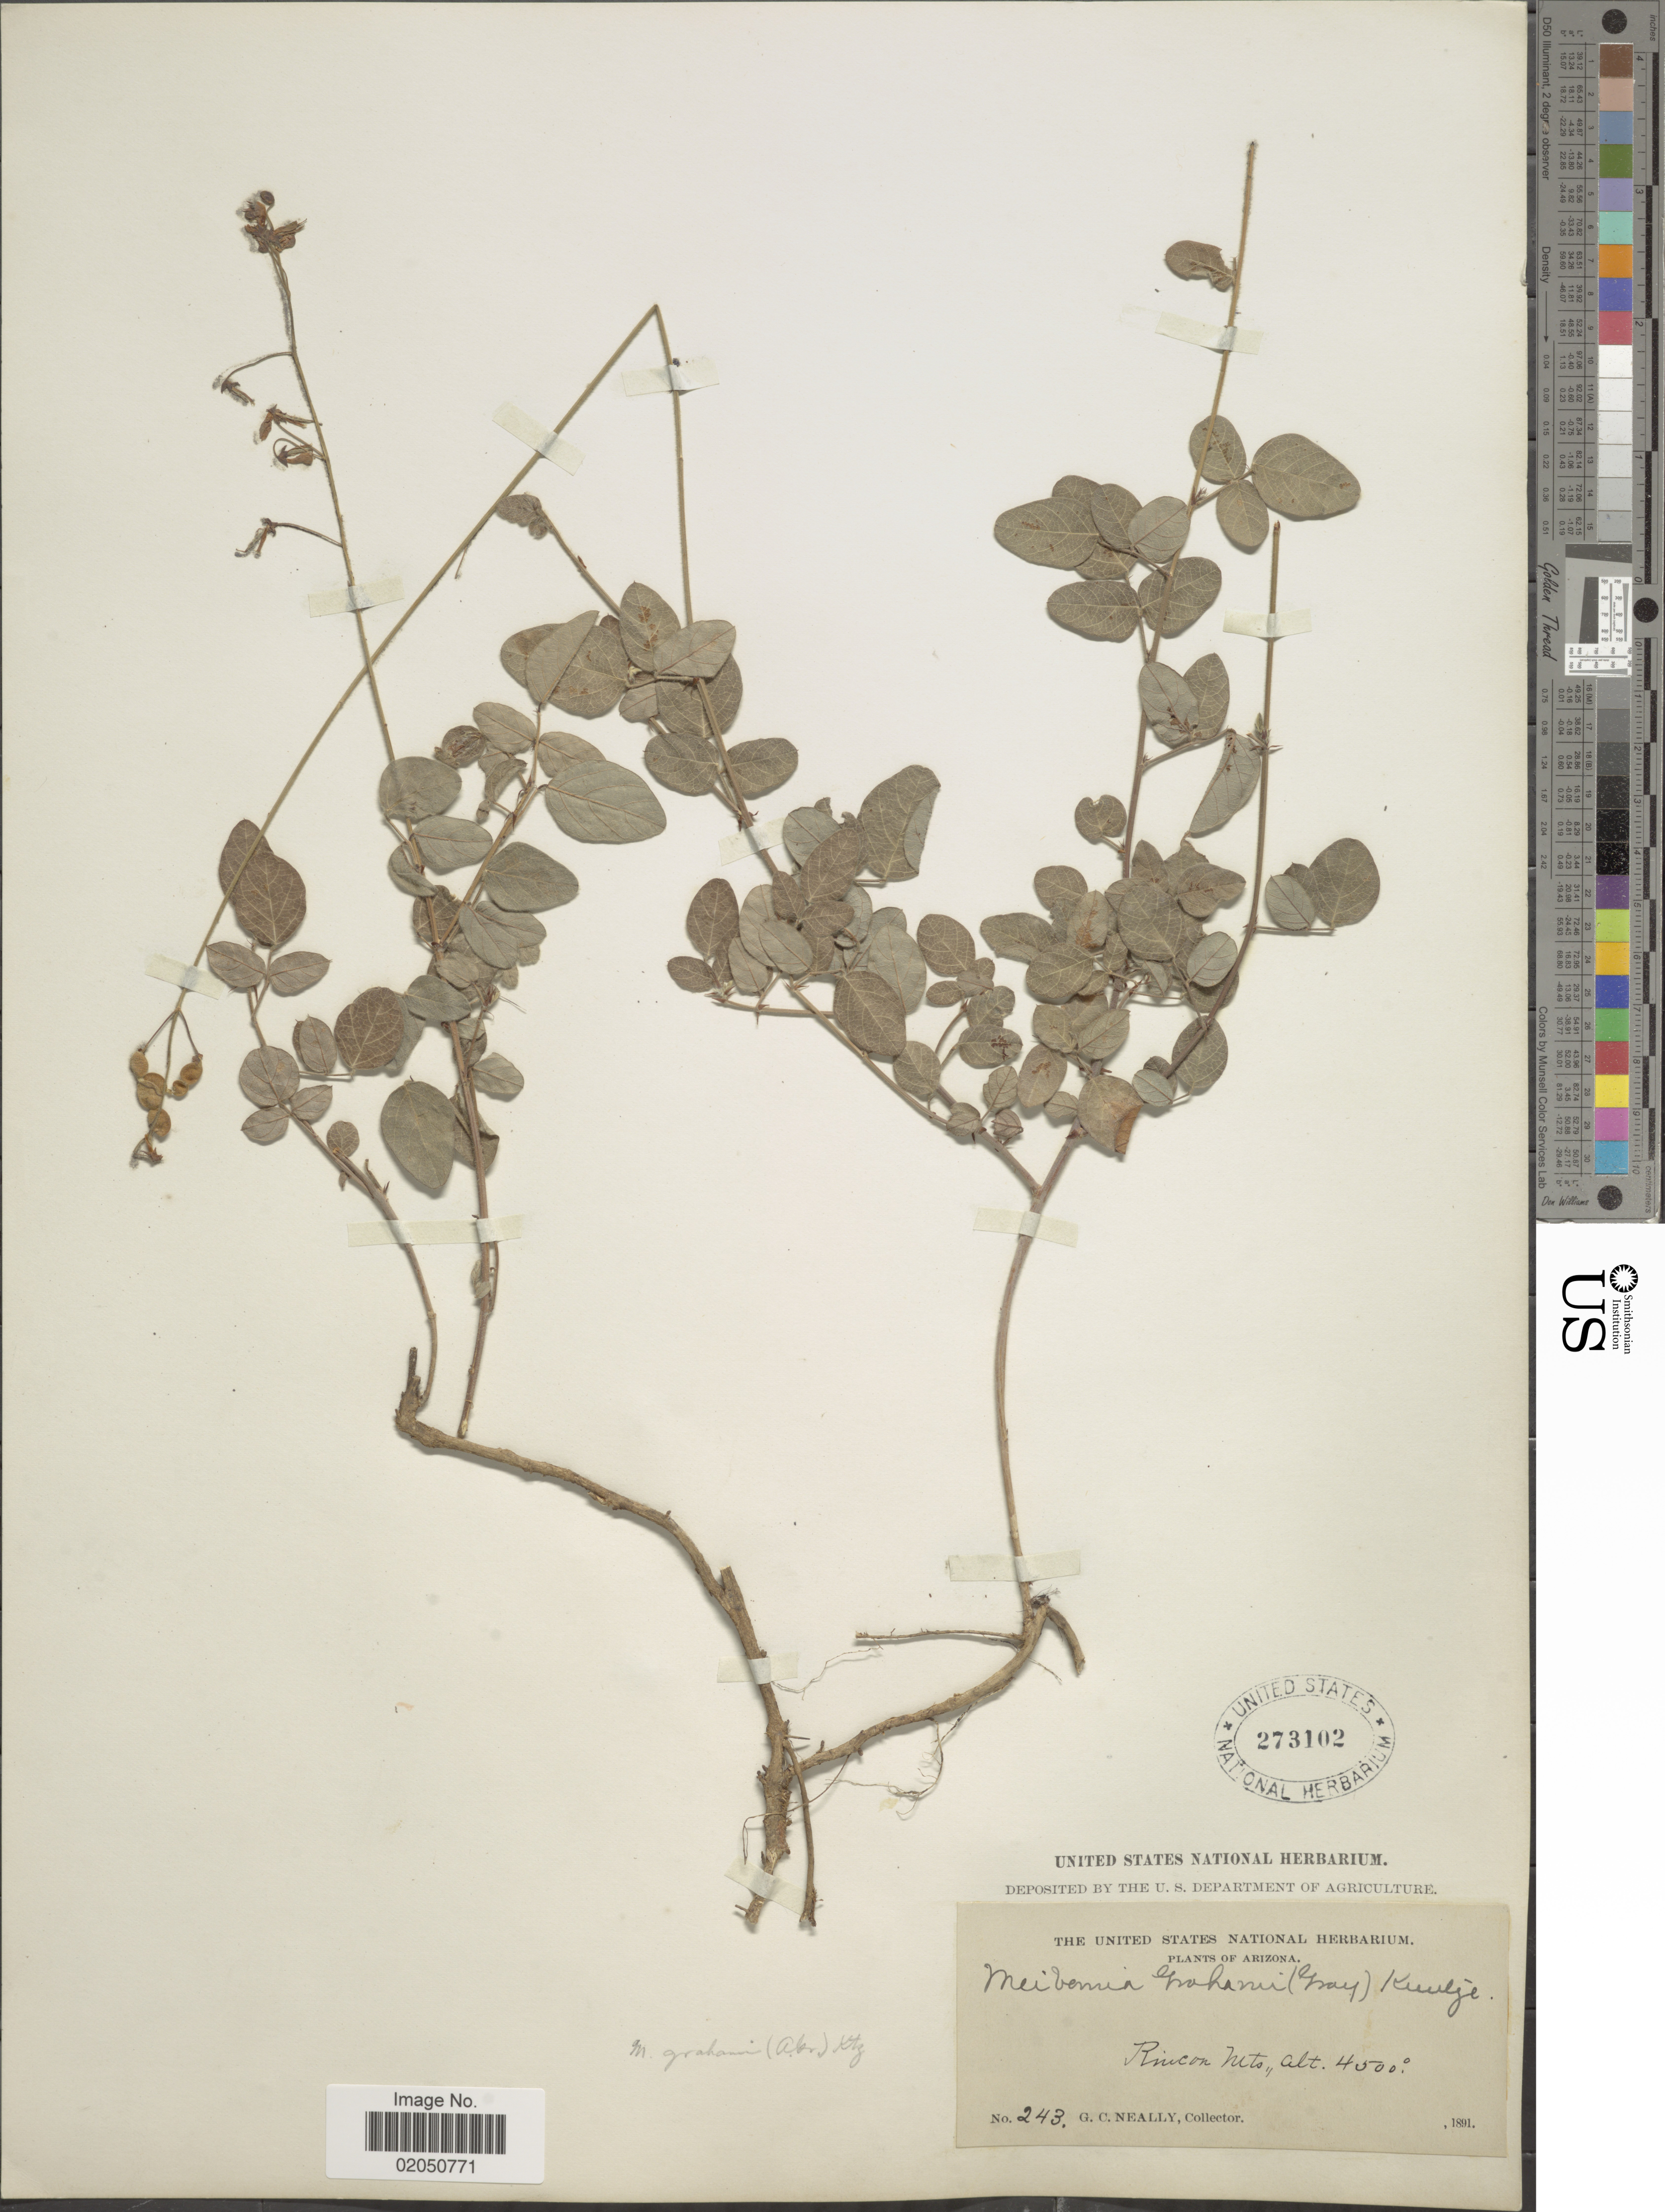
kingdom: Plantae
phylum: Tracheophyta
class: Magnoliopsida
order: Fabales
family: Fabaceae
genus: Desmodium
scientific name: Desmodium grahamii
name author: A. Gray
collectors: G. Neally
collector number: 243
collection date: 1891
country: United States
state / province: Arizona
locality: Rincon Mts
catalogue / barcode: US 273102